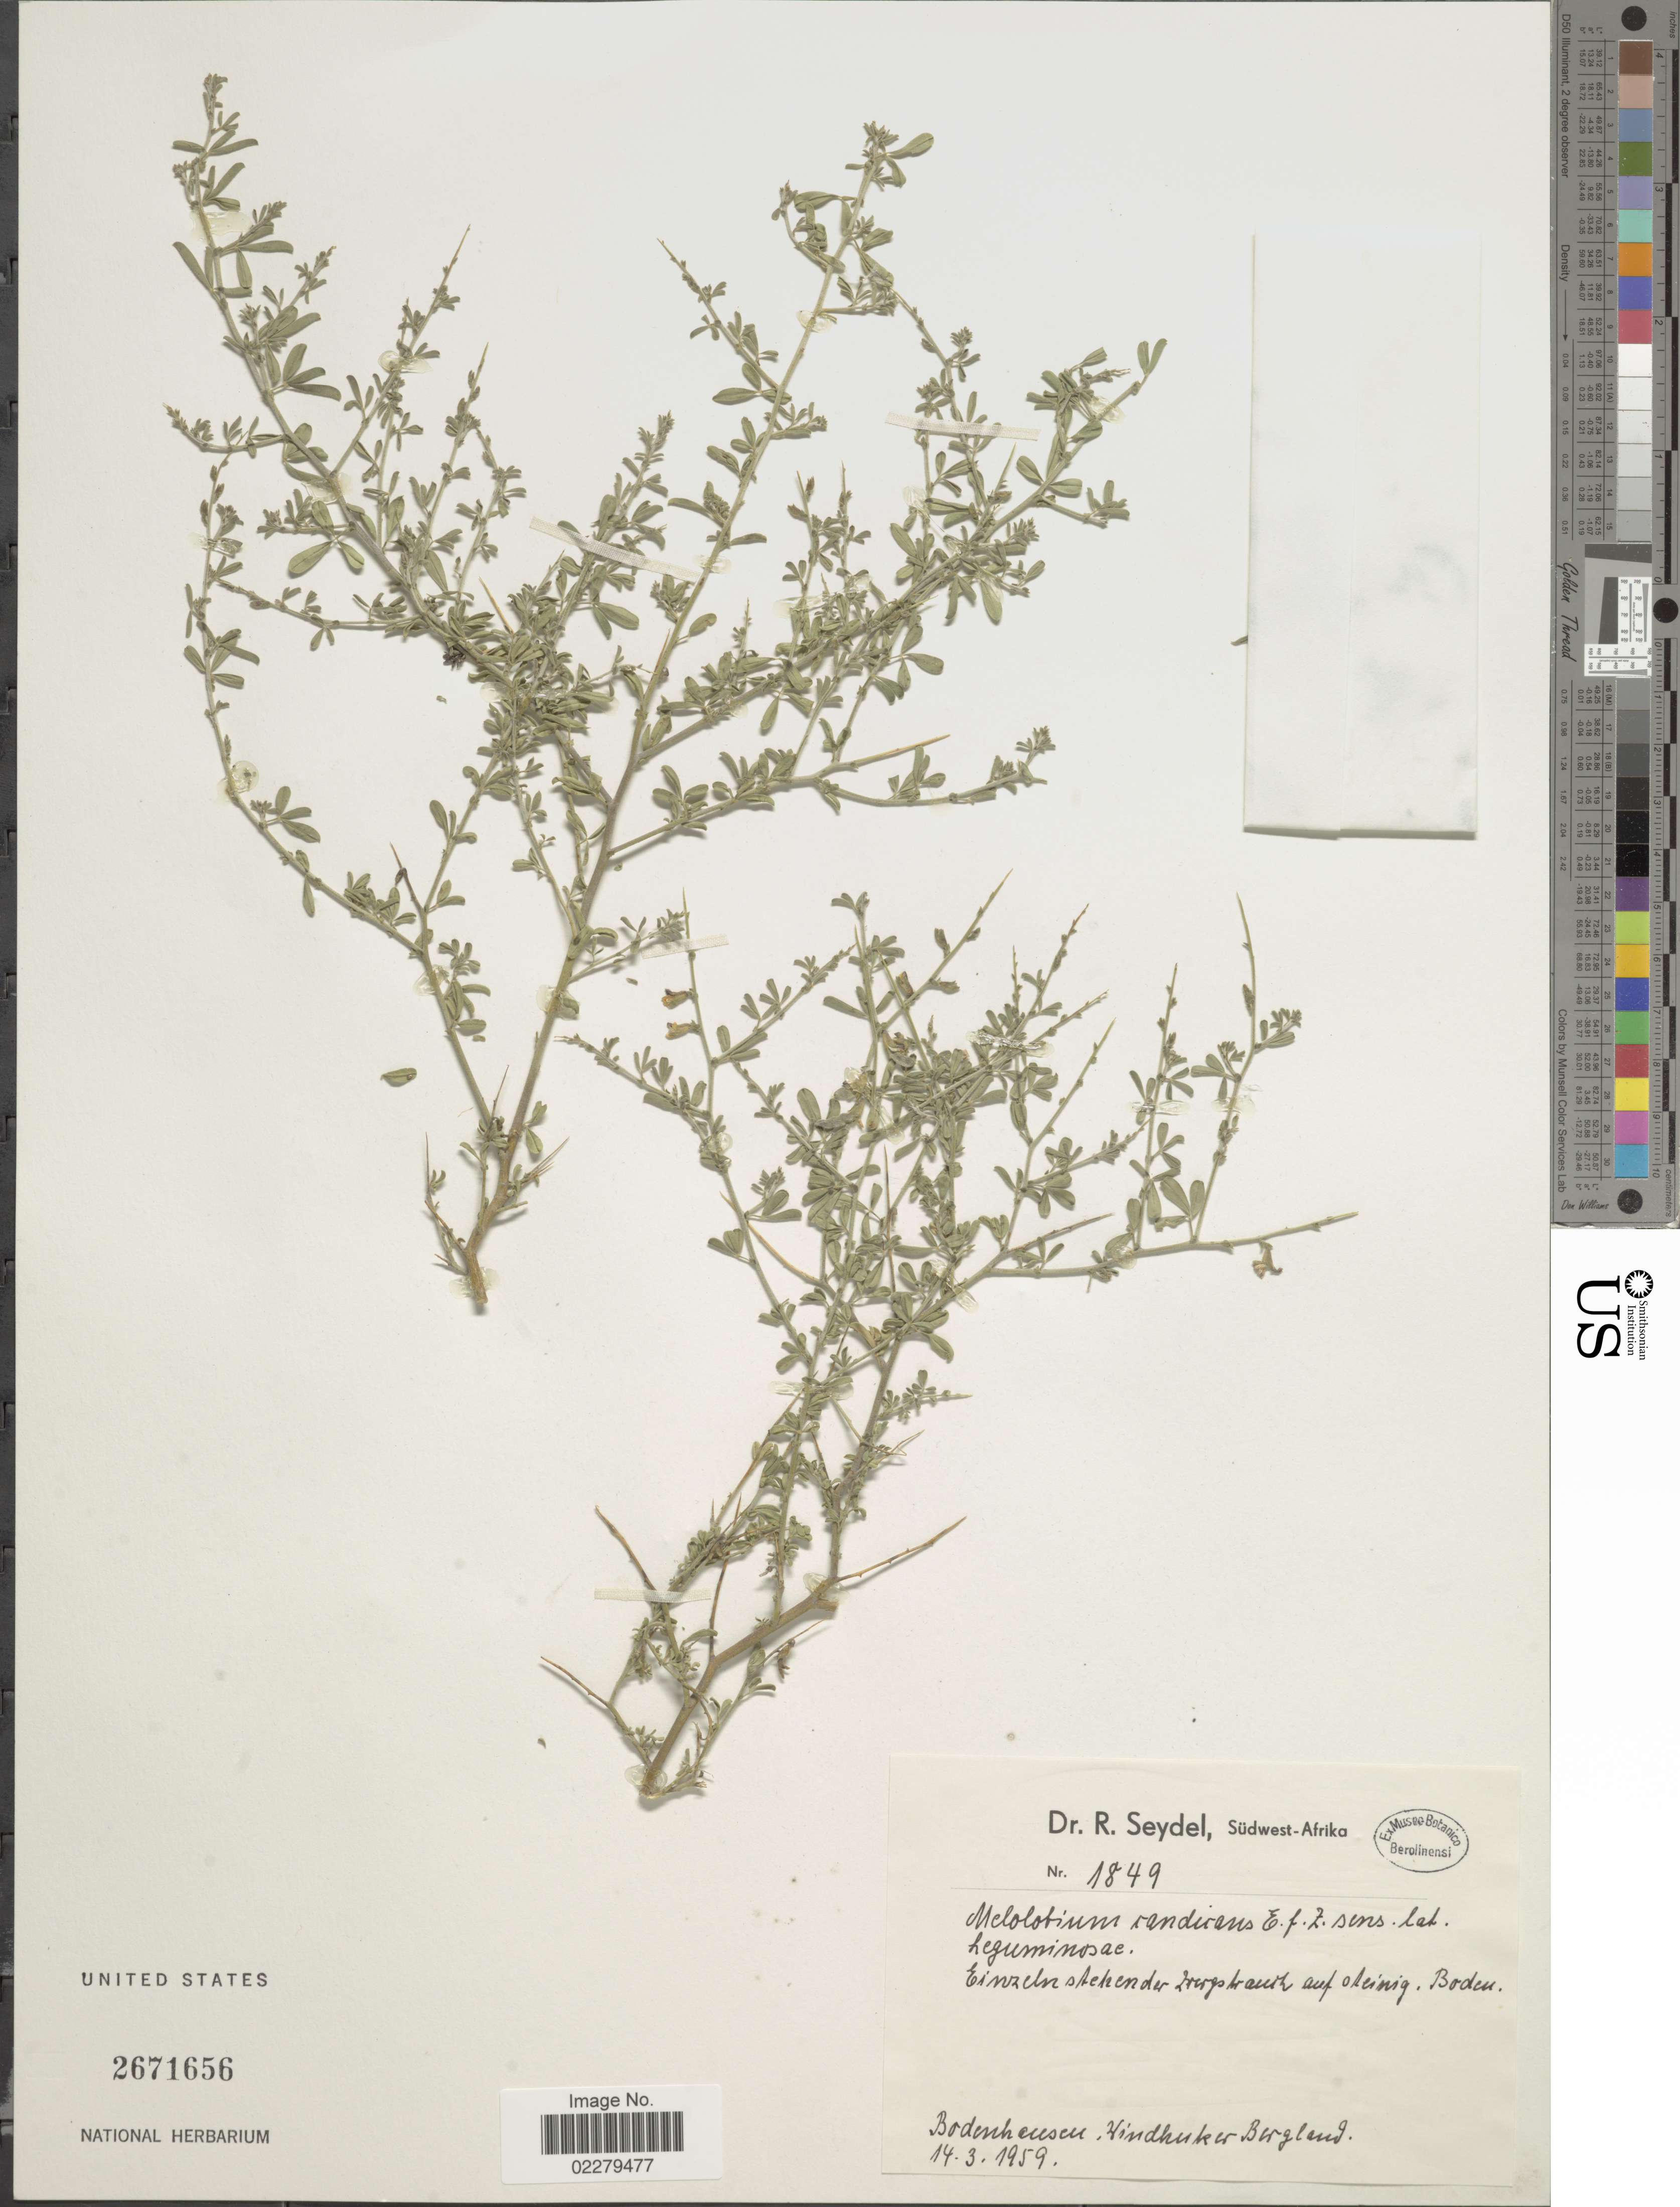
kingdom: Plantae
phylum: Tracheophyta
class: Magnoliopsida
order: Fabales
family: Fabaceae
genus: Melolobium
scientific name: Melolobium candicans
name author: Eckl. & Zeyh.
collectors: R. Seydel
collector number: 1849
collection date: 1959-03-14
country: Namibia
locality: Sudwest- Afrika. Bodenhausen. Windhuker Bergland.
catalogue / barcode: US 2671656